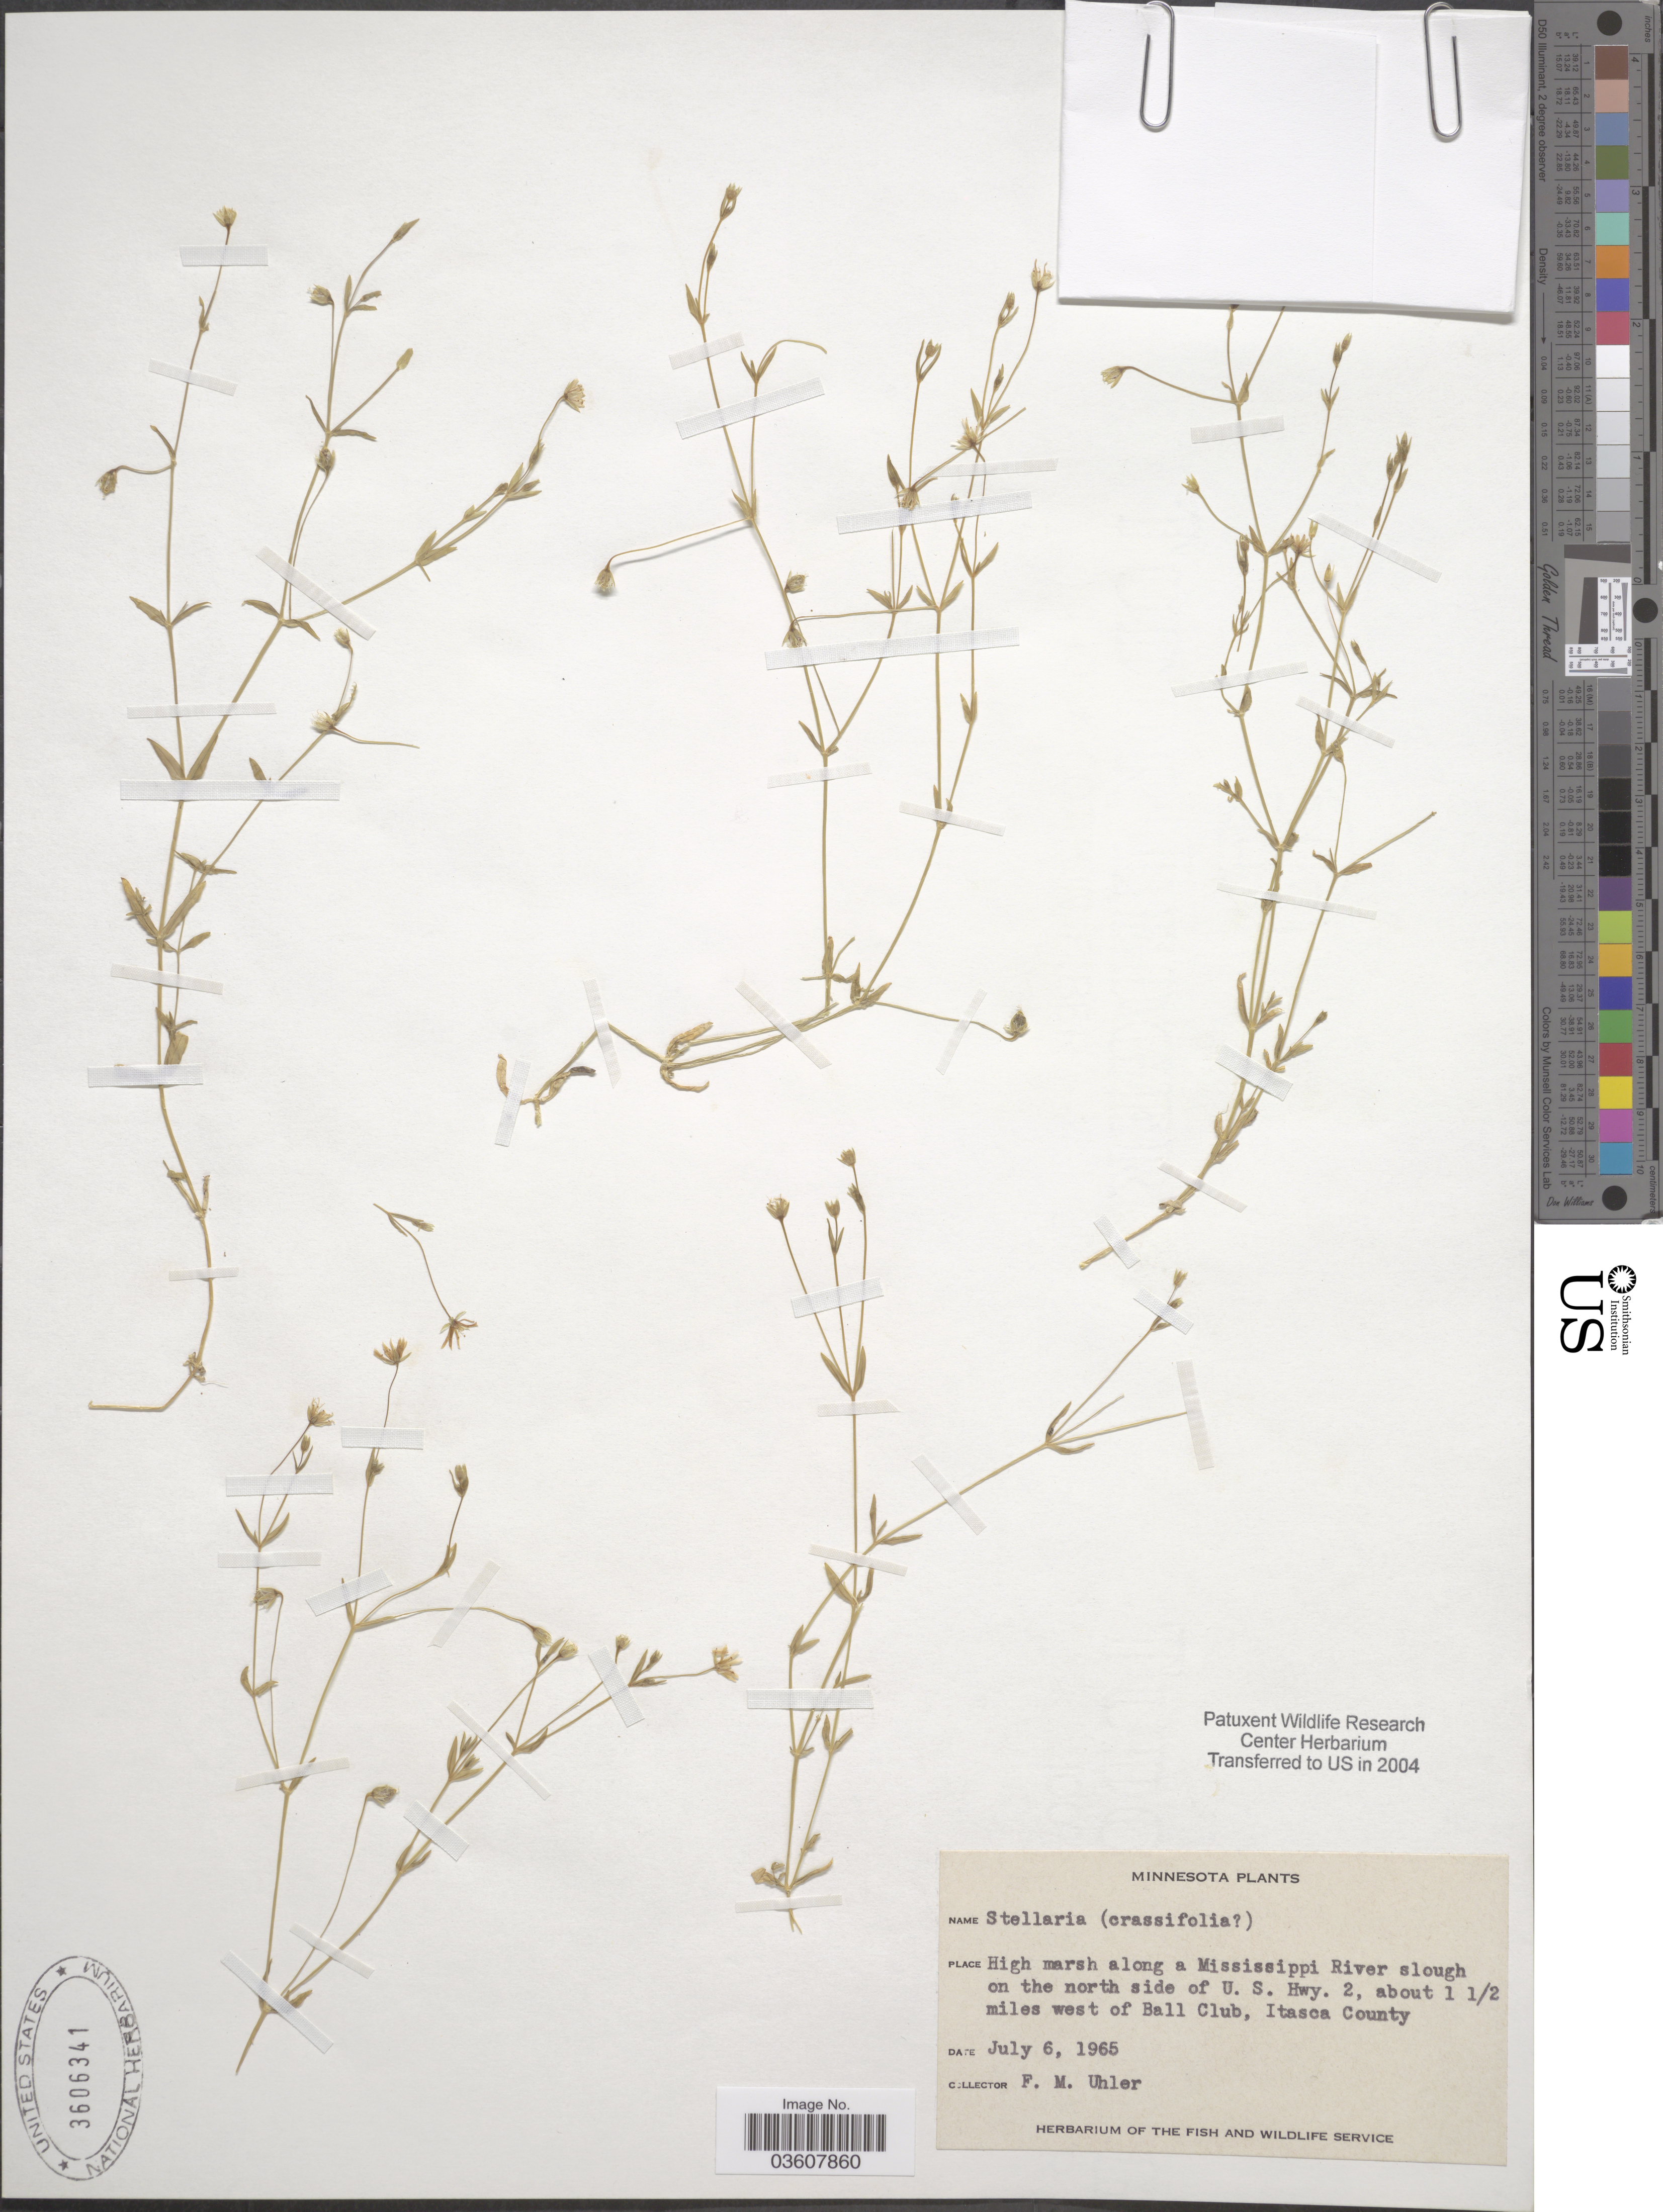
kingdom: Plantae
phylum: Tracheophyta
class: Magnoliopsida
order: Caryophyllales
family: Caryophyllaceae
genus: Stellaria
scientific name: Stellaria crassifolia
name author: Ehrh.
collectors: F. M. Uhler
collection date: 1965-07-06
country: United States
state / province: Minnesota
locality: High marsh along a Mississippi River slough on the north side of U.S. Hwy. 2, about 1½ miles west of Ball Club, Itasca County.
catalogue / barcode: US 3606341